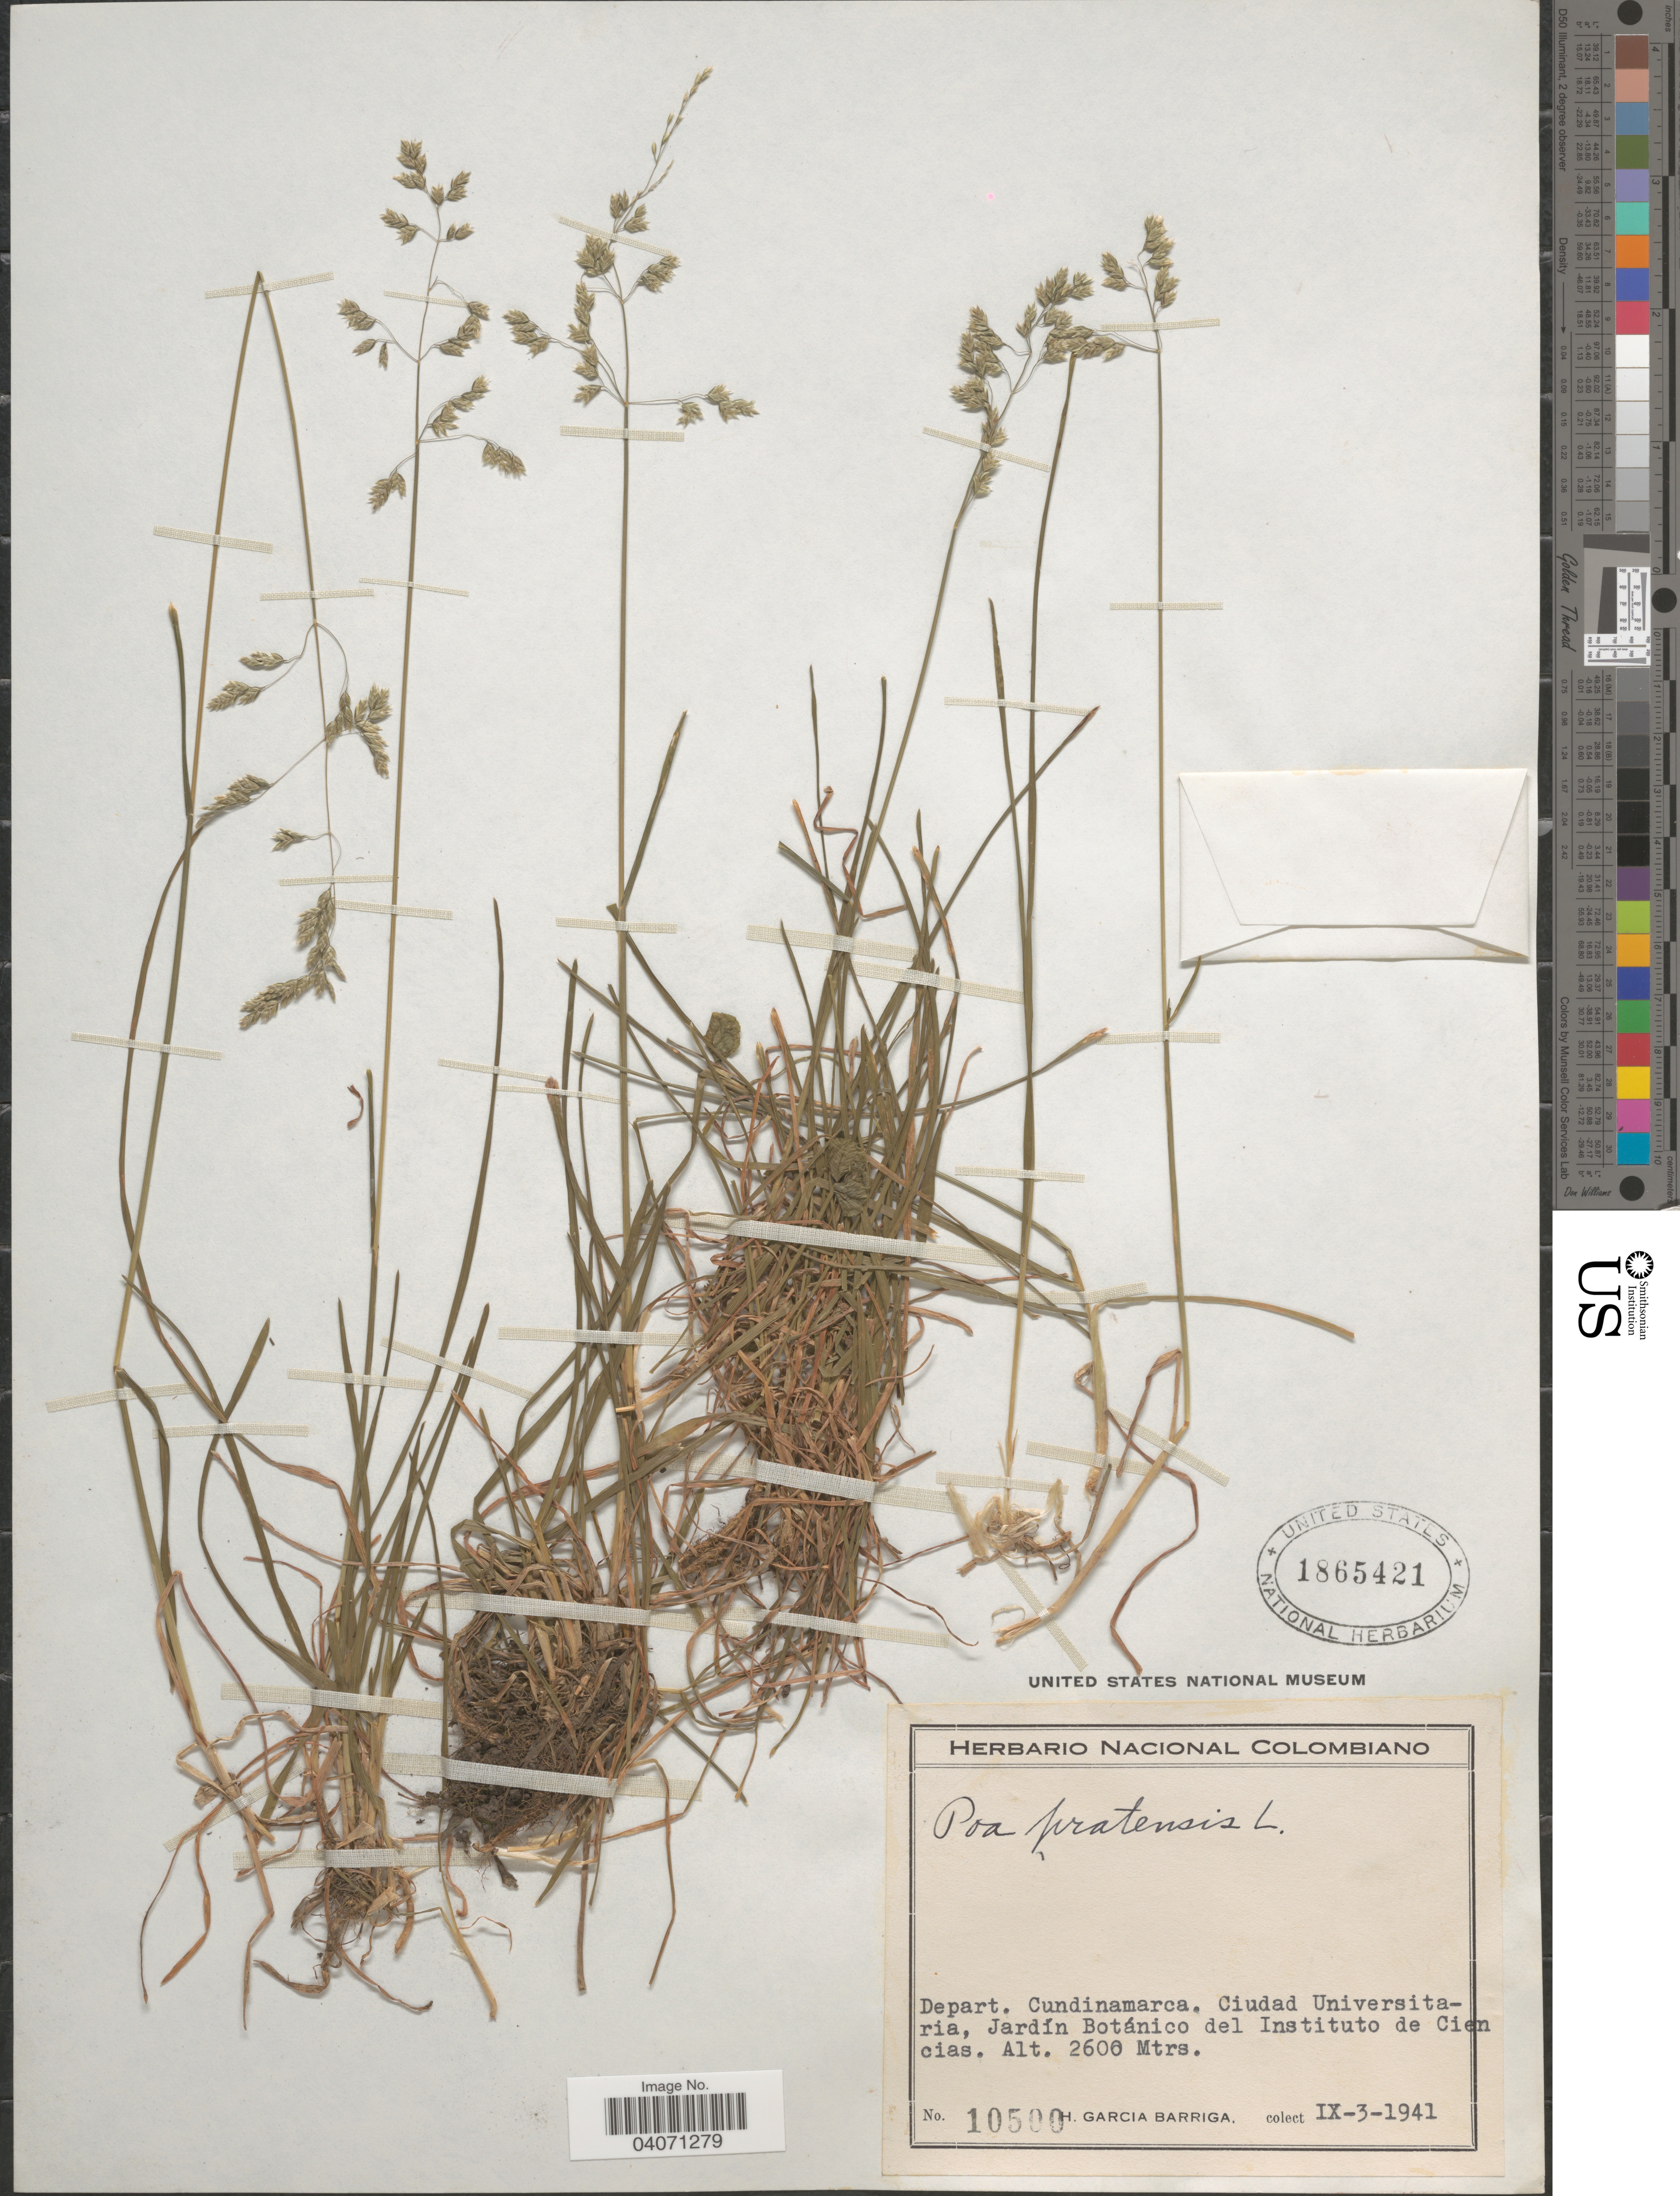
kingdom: Plantae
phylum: Tracheophyta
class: Liliopsida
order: Poales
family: Poaceae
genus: Poa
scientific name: Poa pratensis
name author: L.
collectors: H. García Barriga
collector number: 10500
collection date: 1941-09-03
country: Colombia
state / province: Cundinamarca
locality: Depart. Cundinamarca. Ciudad Universitaria, Jardín Botánico del Instituto de Ciencias.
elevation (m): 2600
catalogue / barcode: US 1865421